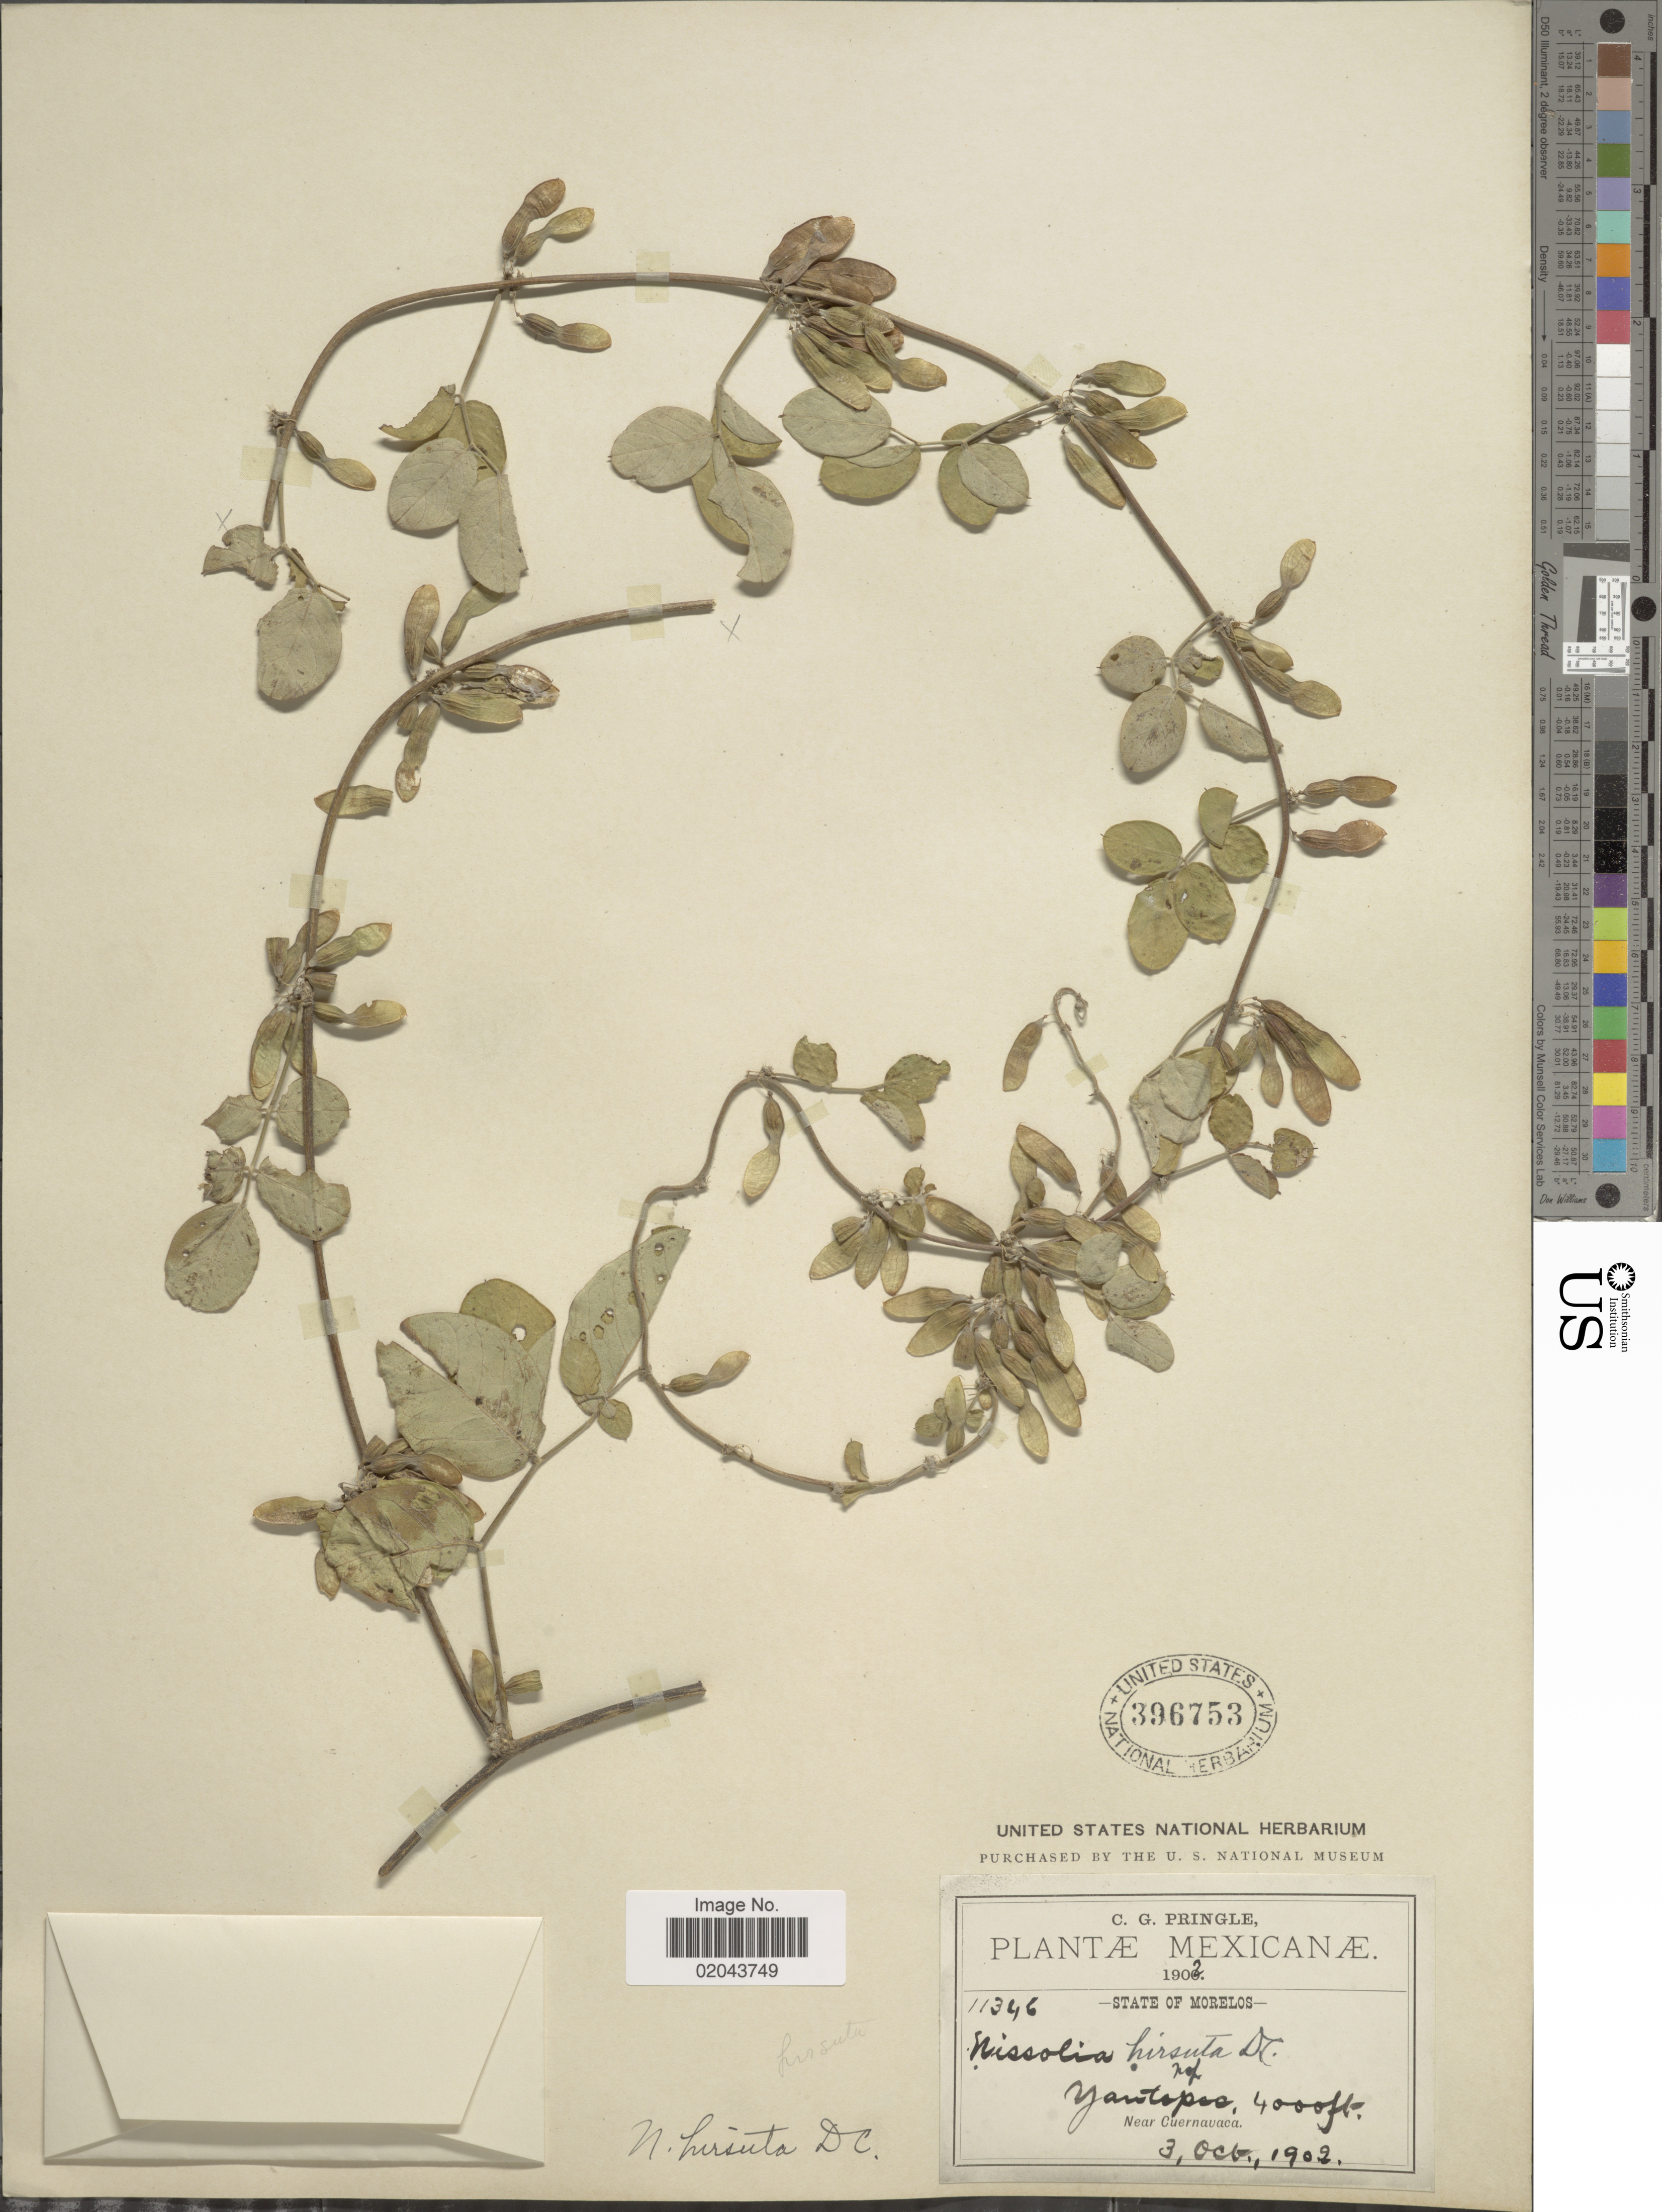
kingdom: Plantae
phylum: Tracheophyta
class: Magnoliopsida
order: Fabales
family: Fabaceae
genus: Nissolia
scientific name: Nissolia microptera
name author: Poir.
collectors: C. G. Pringle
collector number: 11346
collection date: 1902-10-03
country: Mexico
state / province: Morelos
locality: Yautepec, near Cuernavaca.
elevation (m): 1219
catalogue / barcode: US 396753